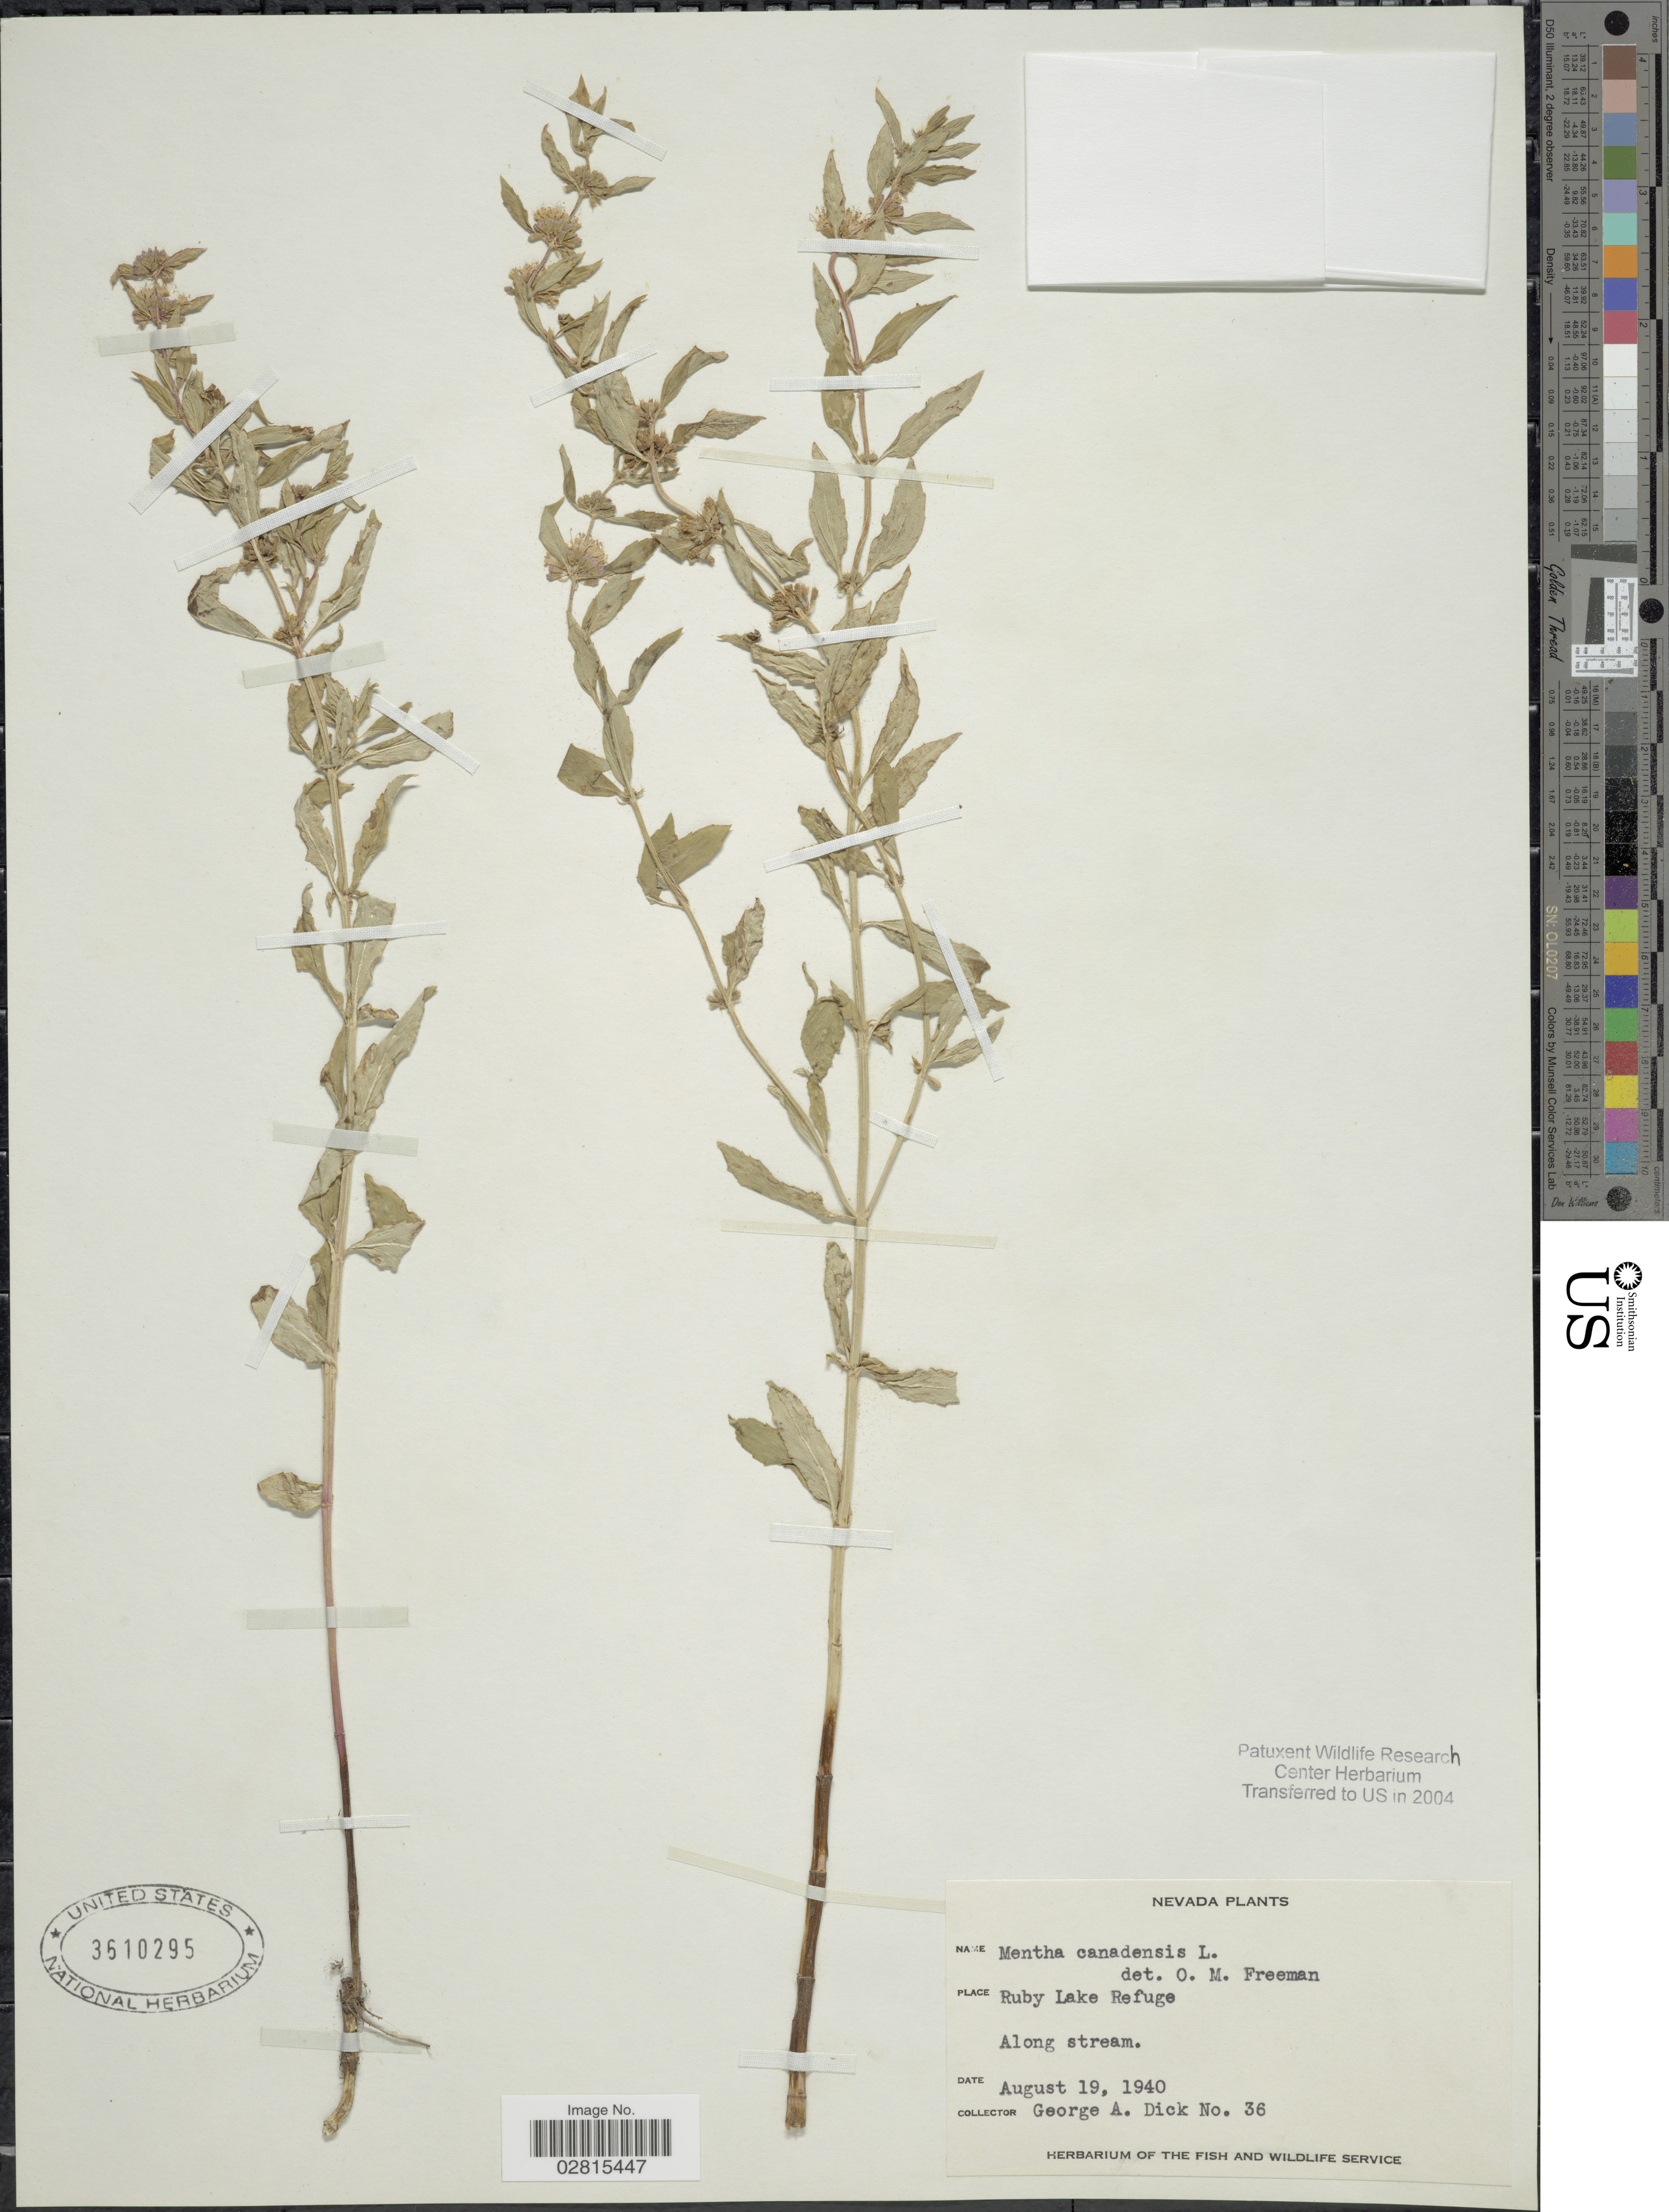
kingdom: Plantae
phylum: Tracheophyta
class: Magnoliopsida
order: Lamiales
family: Lamiaceae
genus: Mentha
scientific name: Mentha canadensis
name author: L.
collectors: G. Dick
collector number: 36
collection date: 1940-08-19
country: United States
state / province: Nevada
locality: Ruby Lake Refuge.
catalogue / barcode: US 3610295